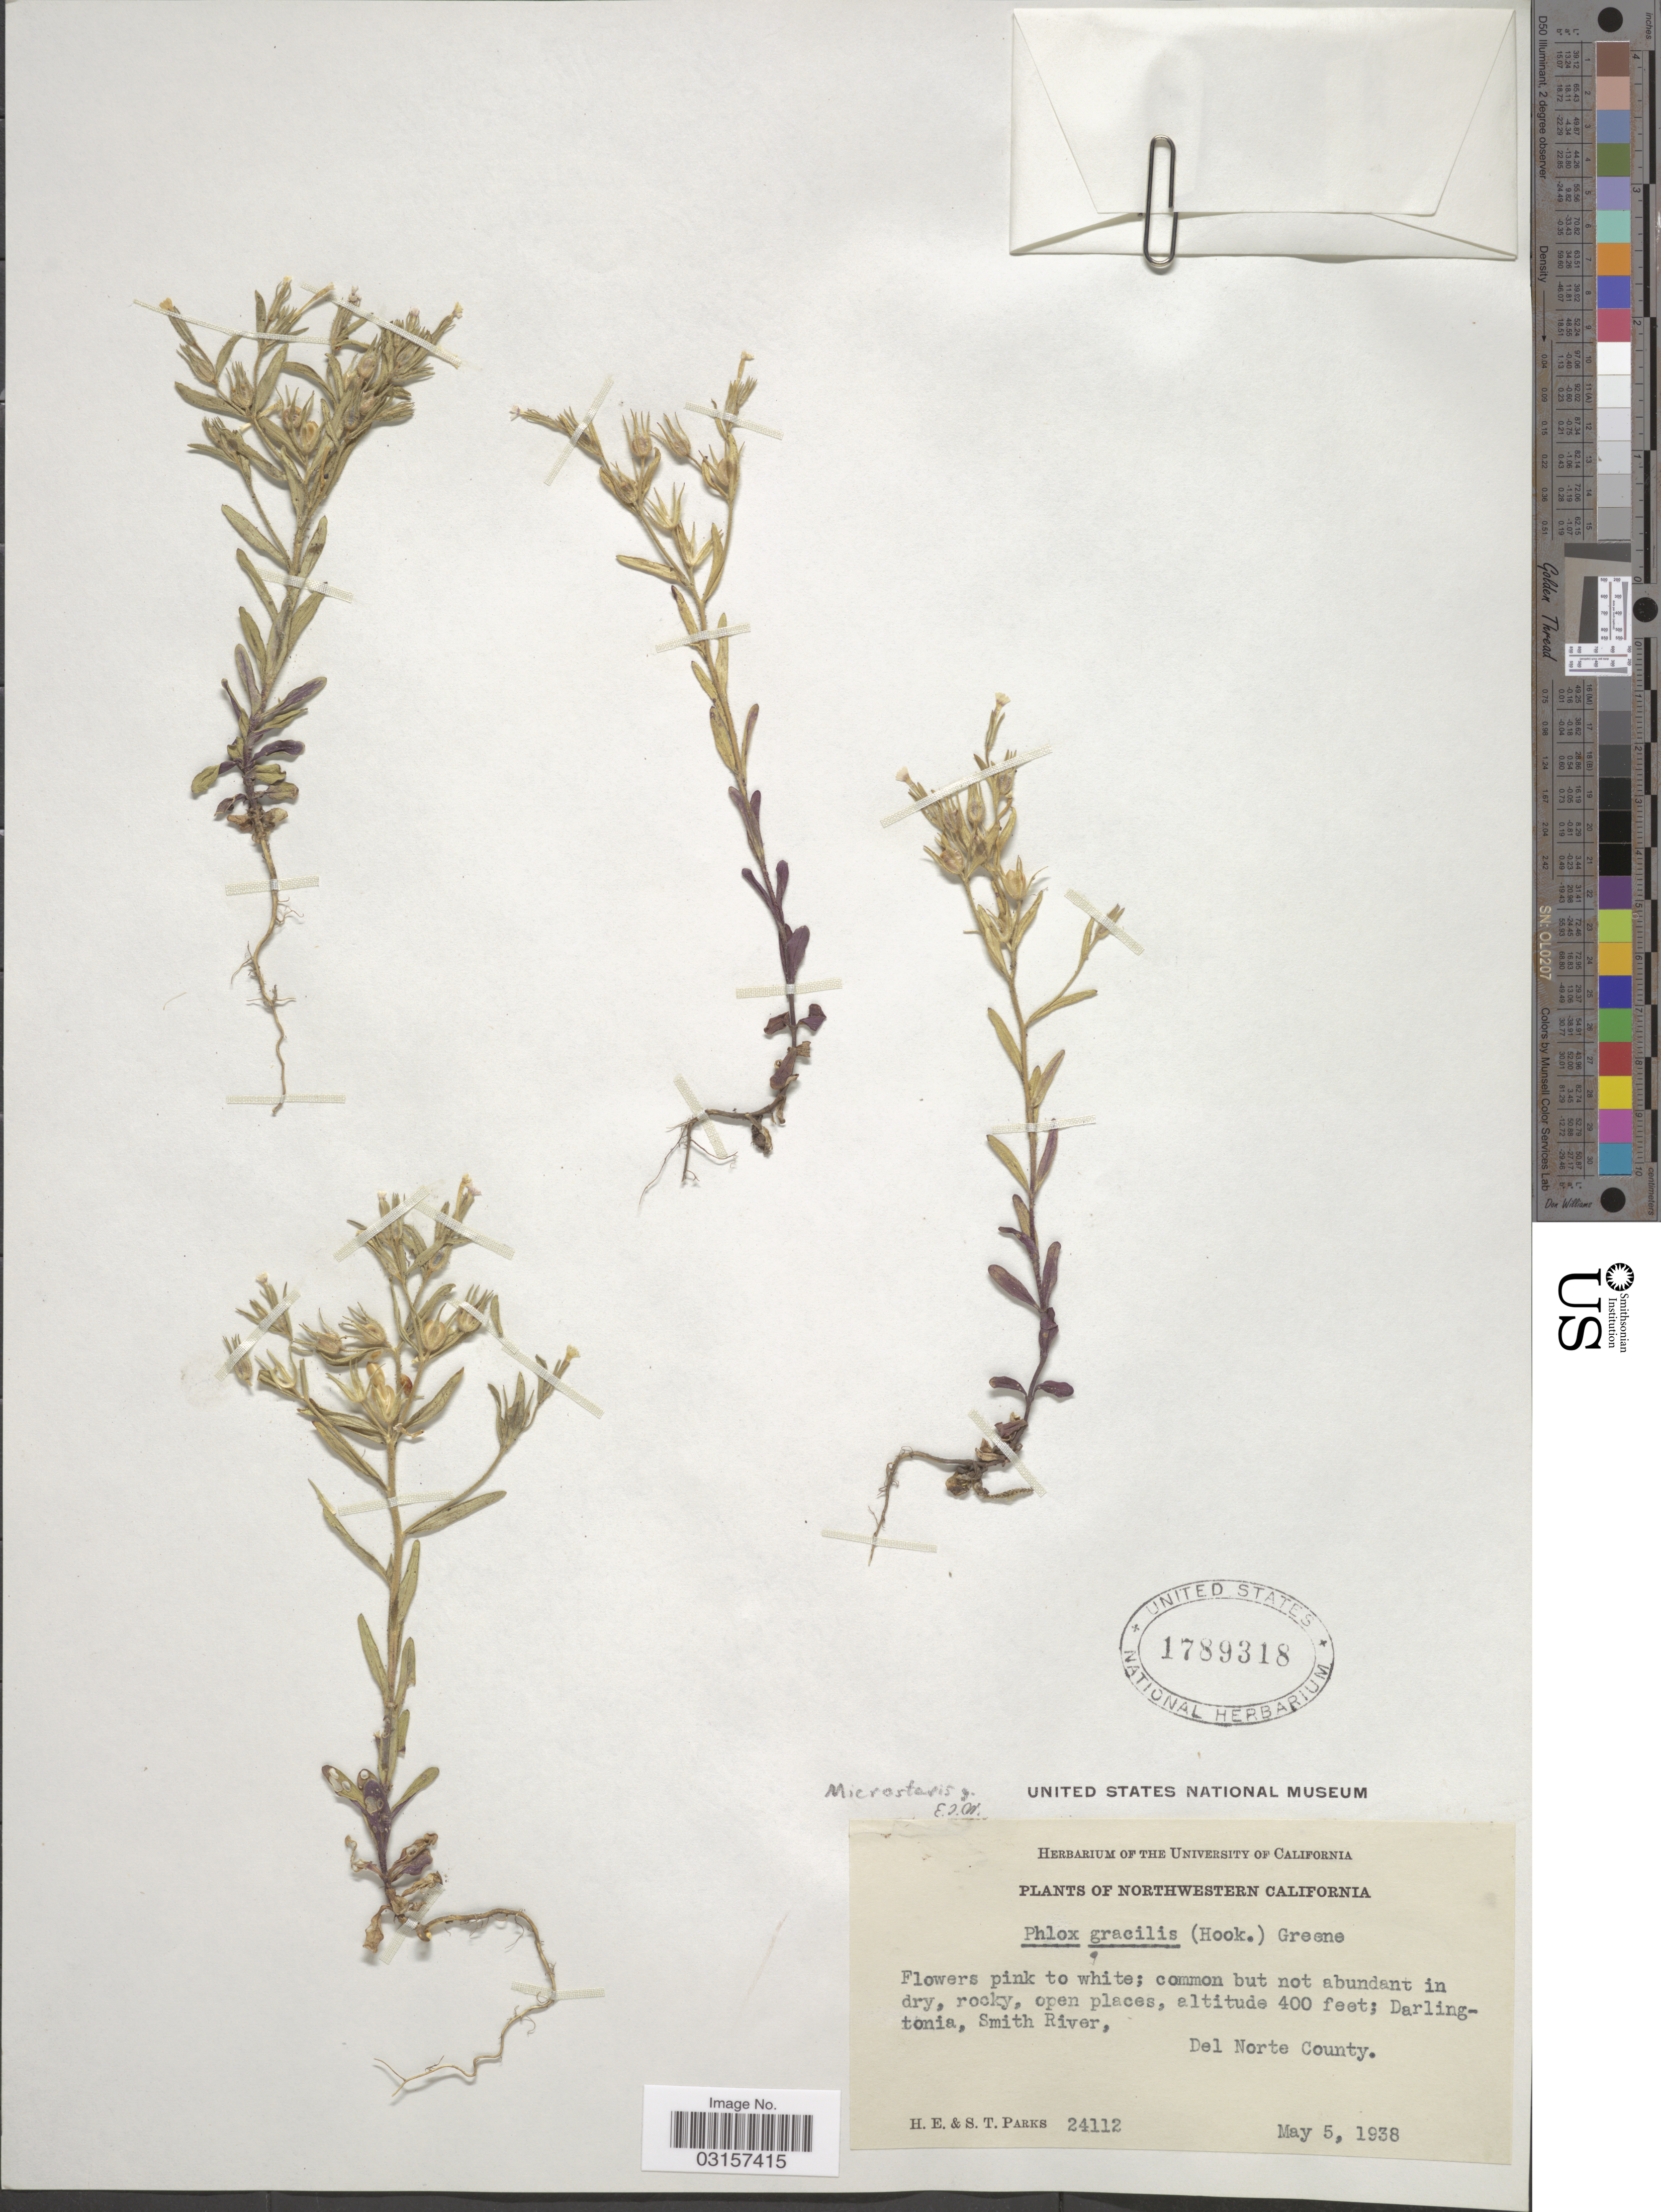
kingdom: Plantae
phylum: Tracheophyta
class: Magnoliopsida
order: Ericales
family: Polemoniaceae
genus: Microsteris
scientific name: Microsteris gracilis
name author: (Hook.) Greene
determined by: (US) Smithsonian Institution - National Museum of Natural History - Department of Botany (UNITED STATES)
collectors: H. E. Parks & S. Parks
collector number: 24112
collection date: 1938-05-05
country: United States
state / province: California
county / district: Del Norte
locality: Northwestern California, Darlingtonia, Smith River, Del Norte County.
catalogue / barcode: US 1789318